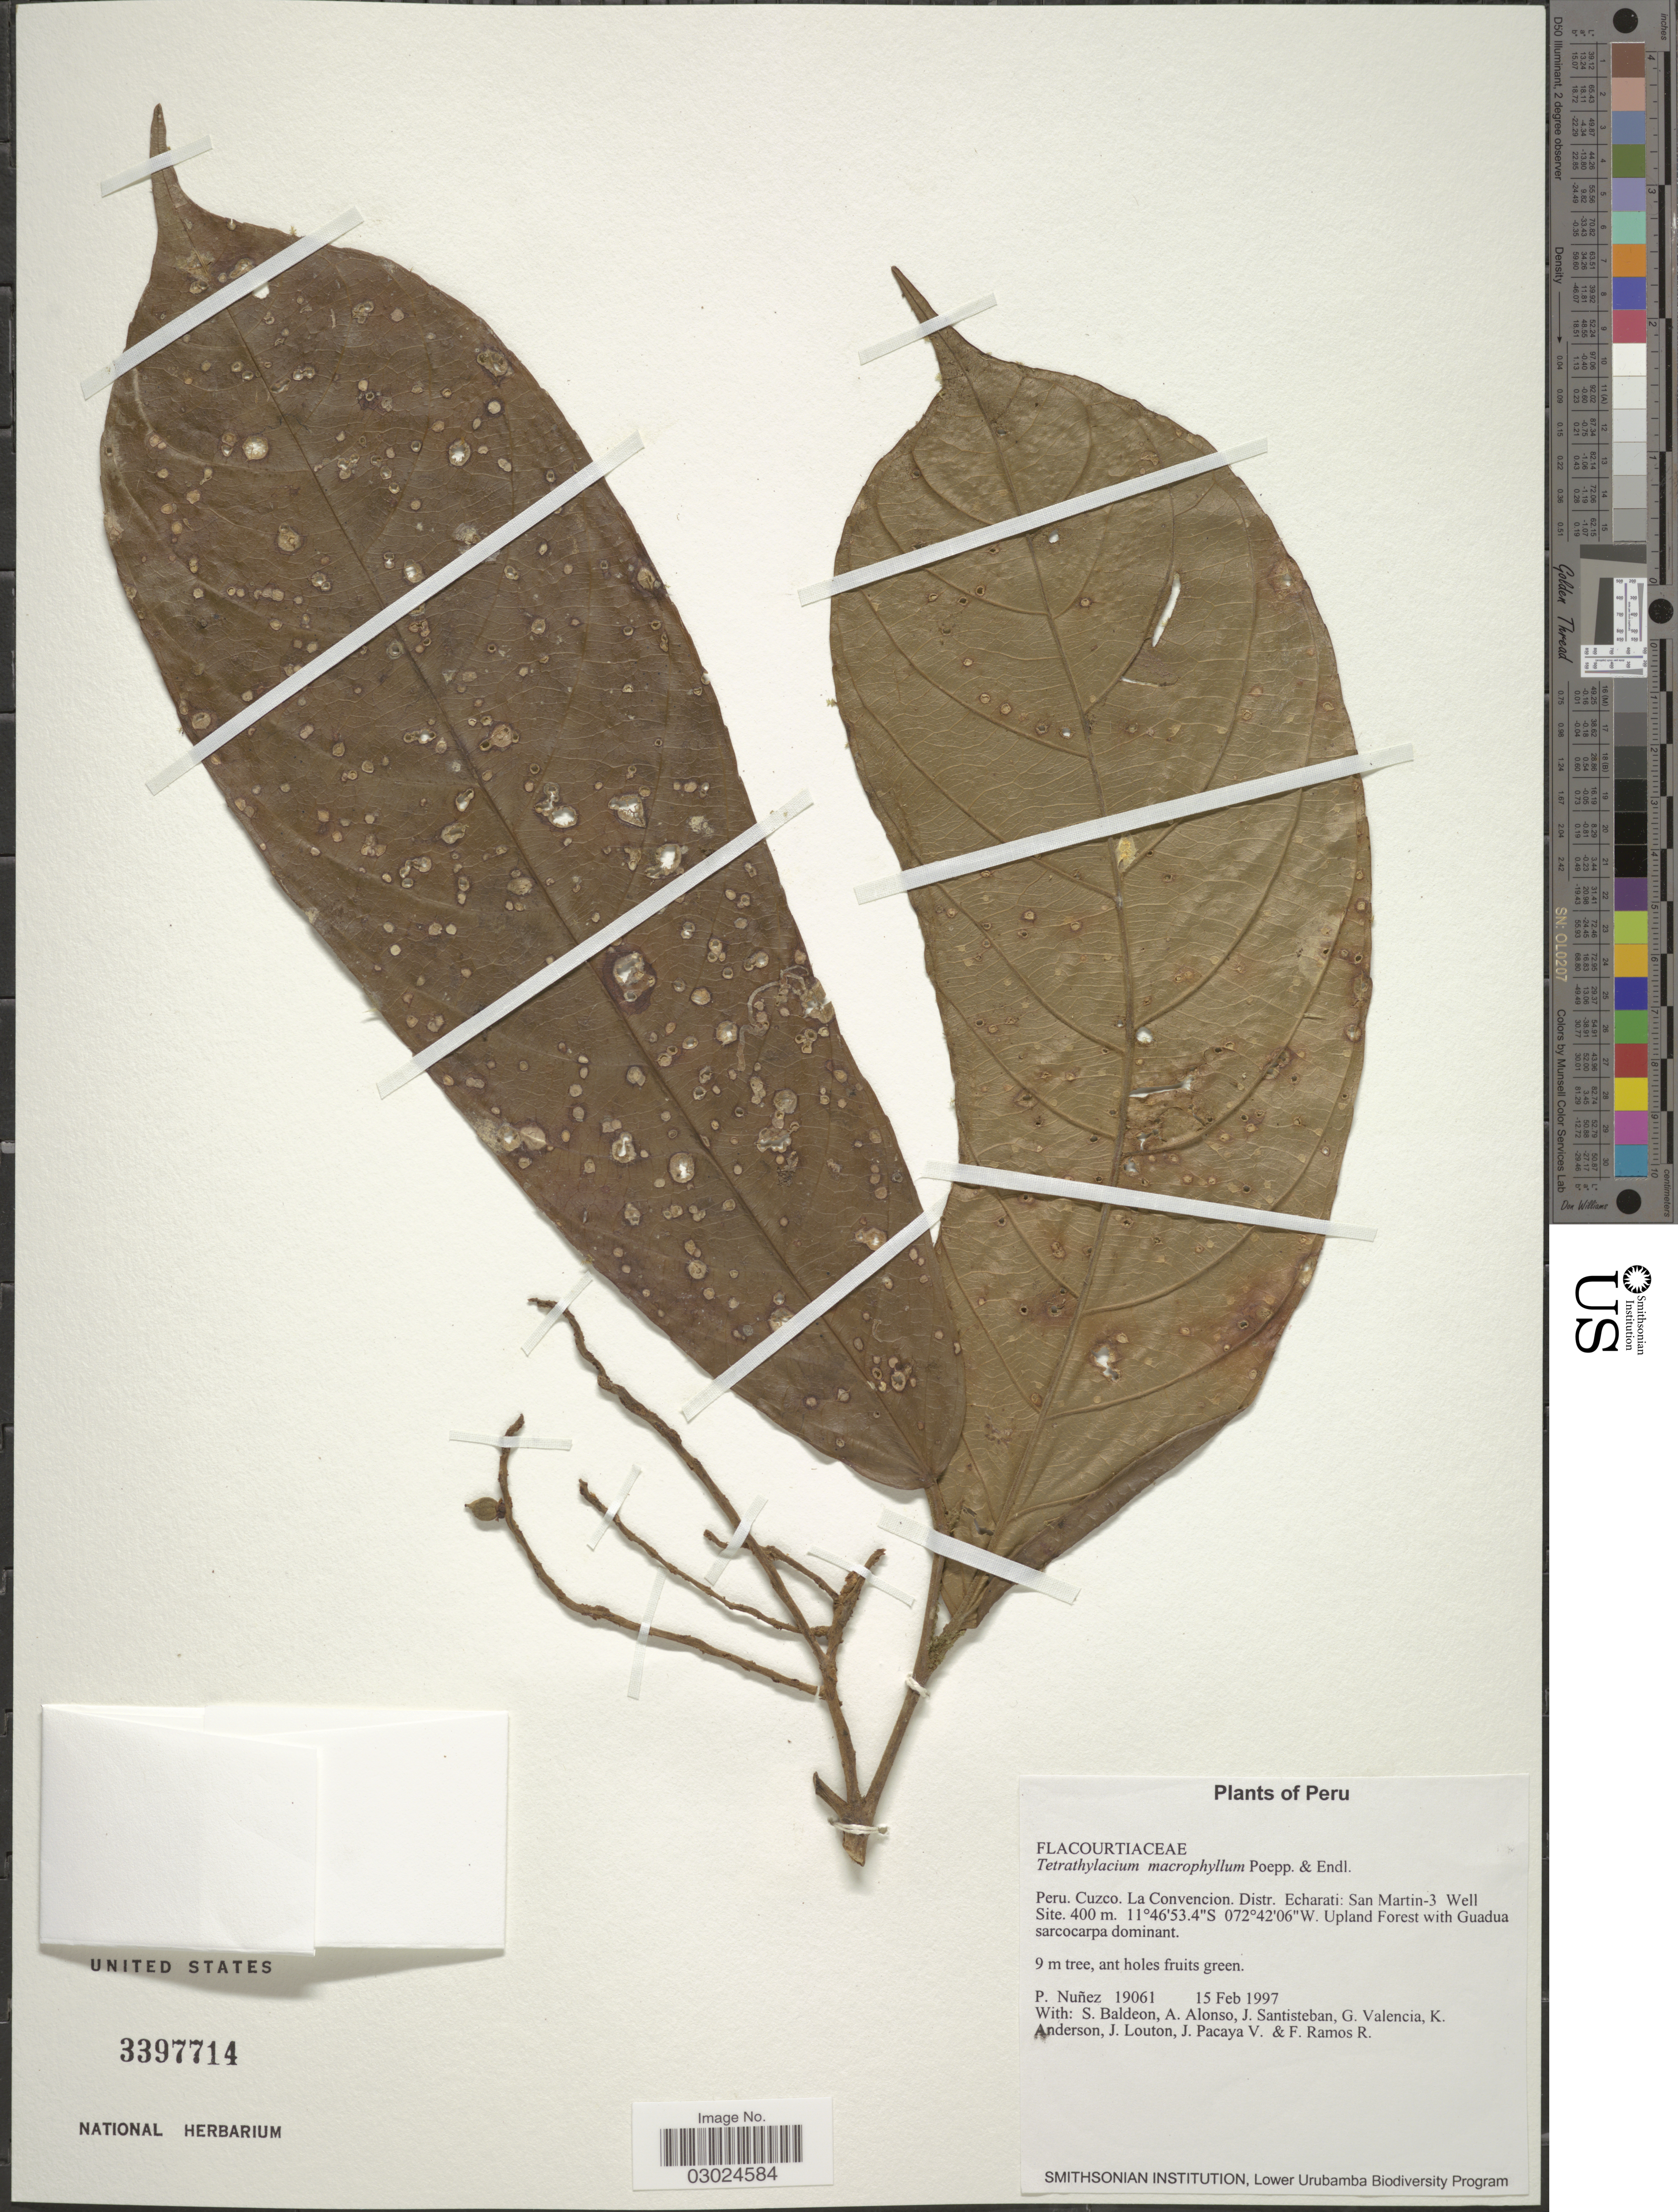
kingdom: Plantae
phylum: Tracheophyta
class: Magnoliopsida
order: Malpighiales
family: Salicaceae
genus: Tetrathylacium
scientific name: Tetrathylacium macrophyllum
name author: Poepp.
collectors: P. Nuñez V., S. Baldeon, A. Alonso, J. Santisteban & et al.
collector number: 19061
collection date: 1997-02-15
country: Peru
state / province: Cusco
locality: La Convencion. Distr. Echarati: San Martin-3 Well Site.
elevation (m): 400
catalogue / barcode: US 3397714